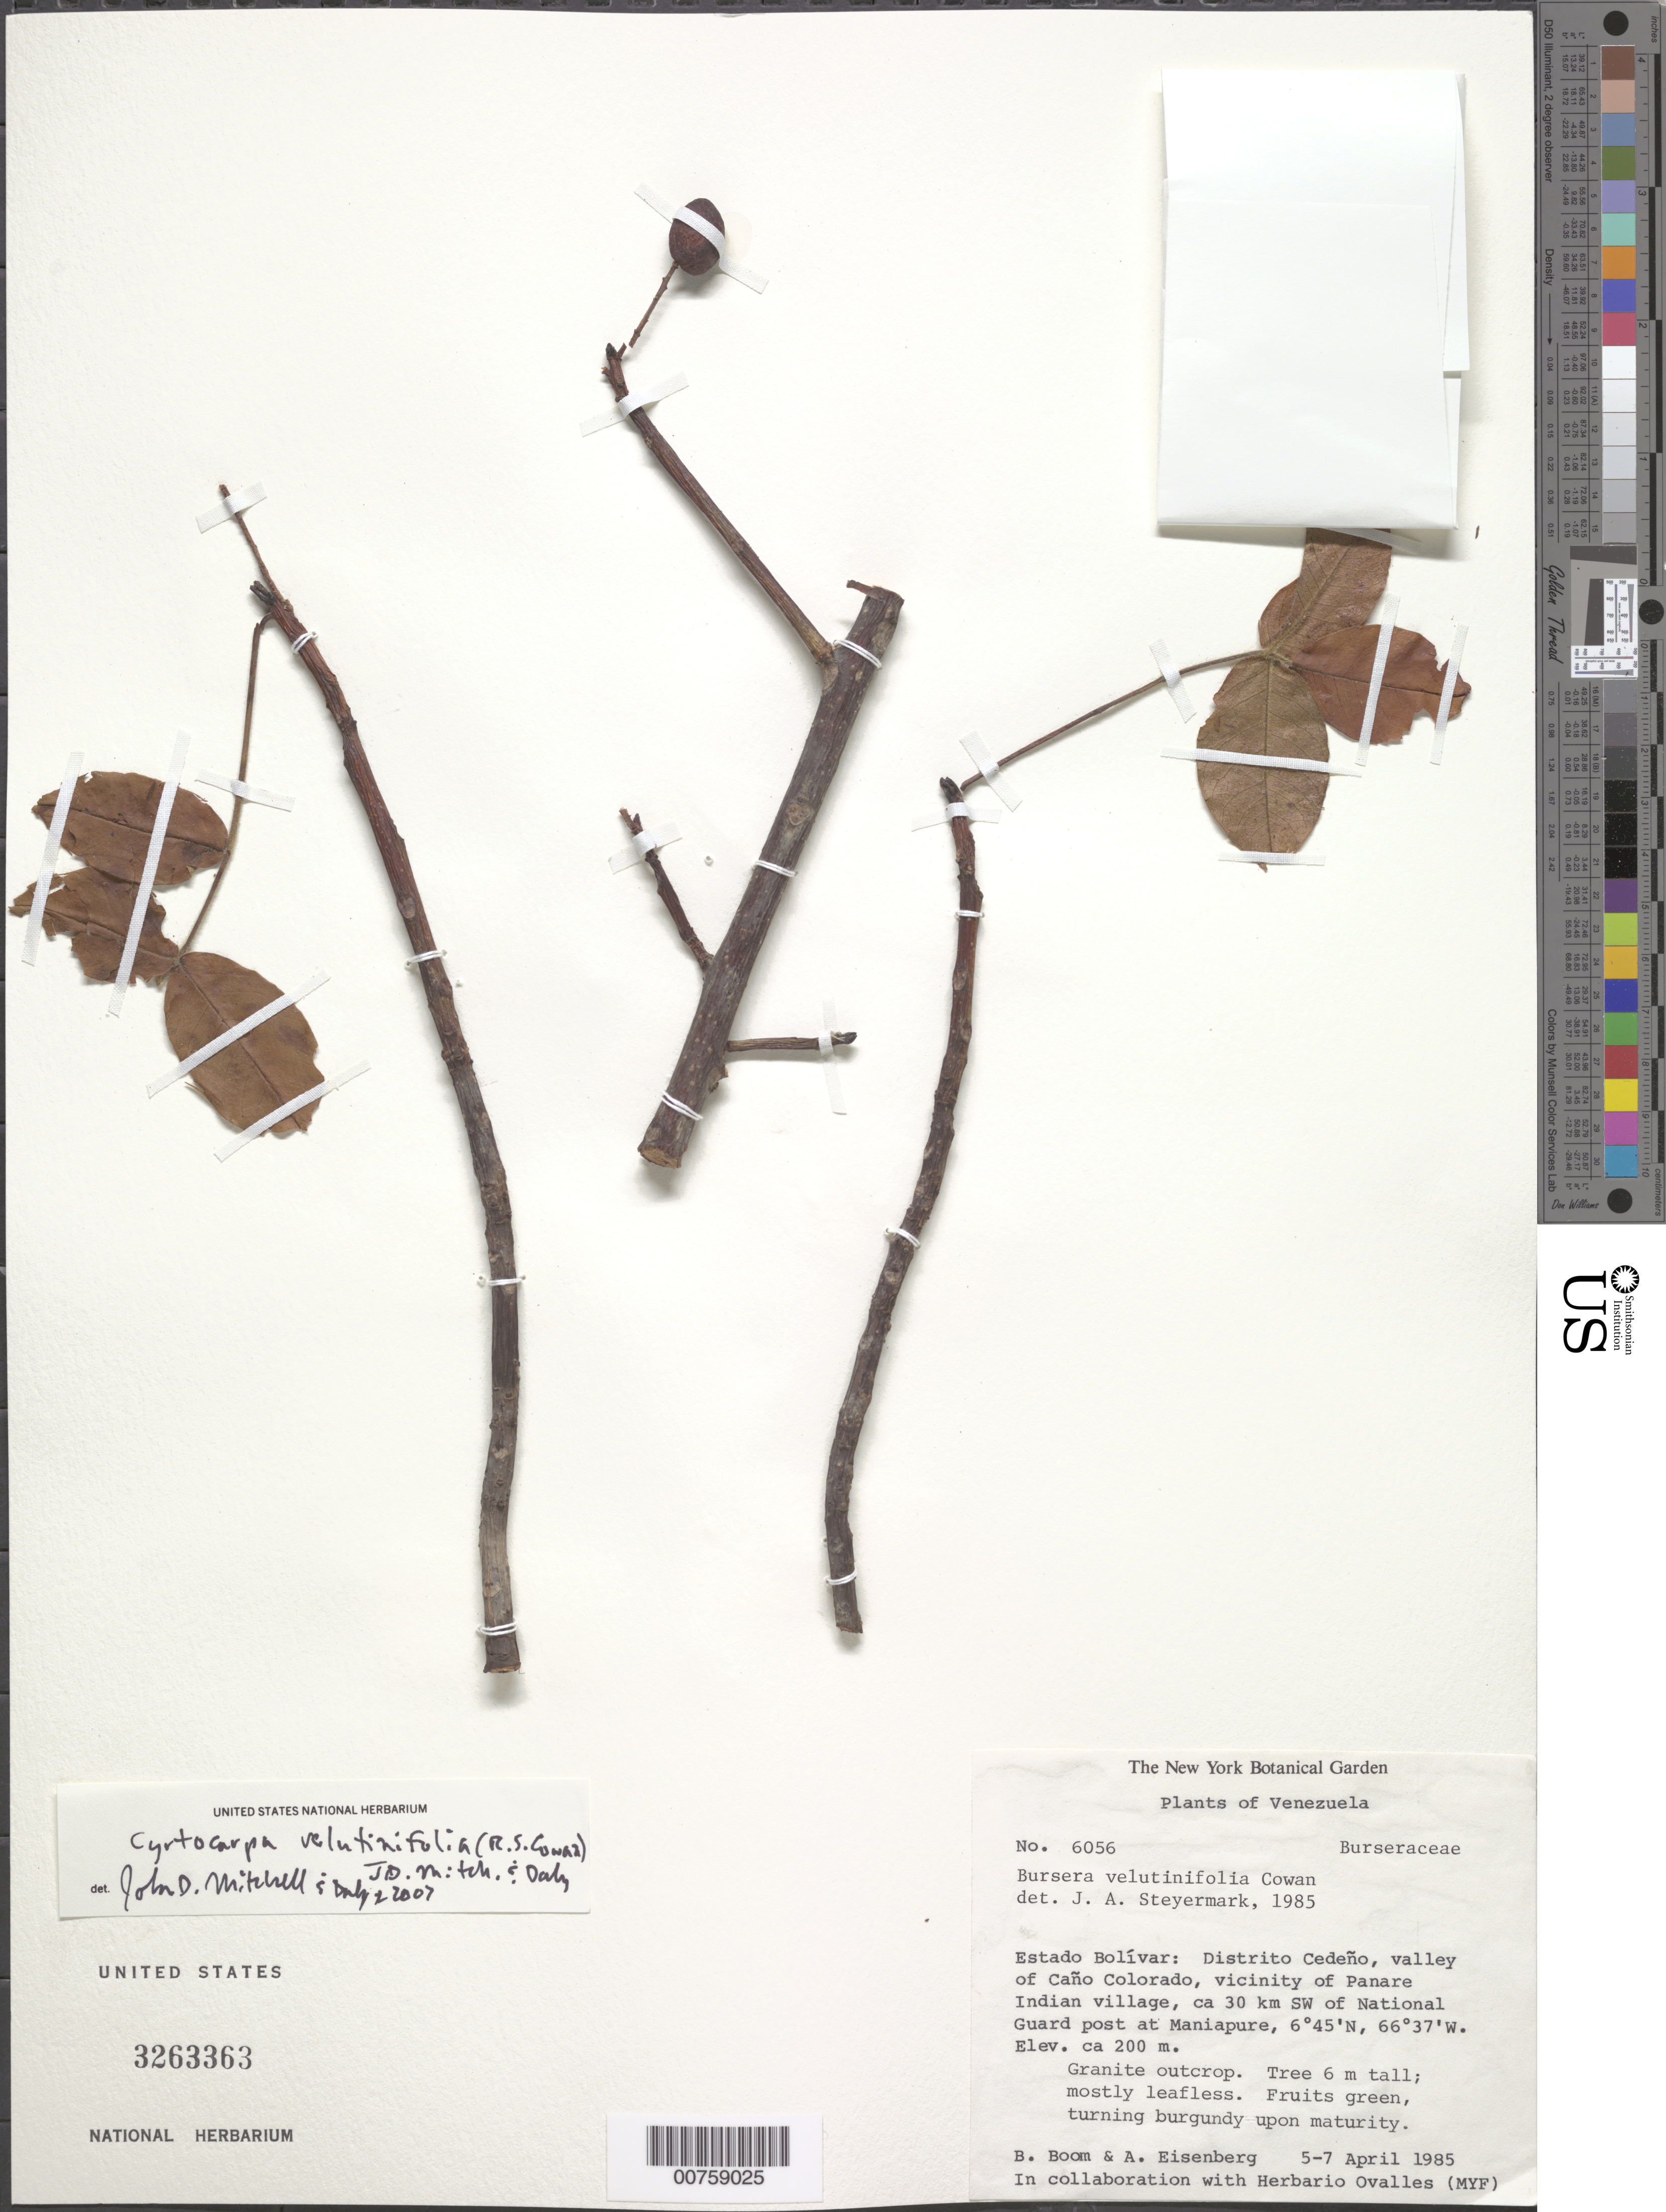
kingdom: Plantae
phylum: Tracheophyta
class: Magnoliopsida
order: Sapindales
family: Anacardiaceae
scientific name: Uniostium velutinifolium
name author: (R.S. Cowan) J.D. Mitch. & Daly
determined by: Mitchell, John D.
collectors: B. M. Boom & A. Eisenberg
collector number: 6056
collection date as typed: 5-Apr-85 to 7-Apr-85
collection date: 1985-04-05/1985-04-07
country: Venezuela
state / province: Bolívar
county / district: Cedeño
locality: Caño Colorado valley, Panare Indian village vic., ca 30 km SW of National Guard post at Maniapure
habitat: Granite outcrop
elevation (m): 200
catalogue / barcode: US 3263363